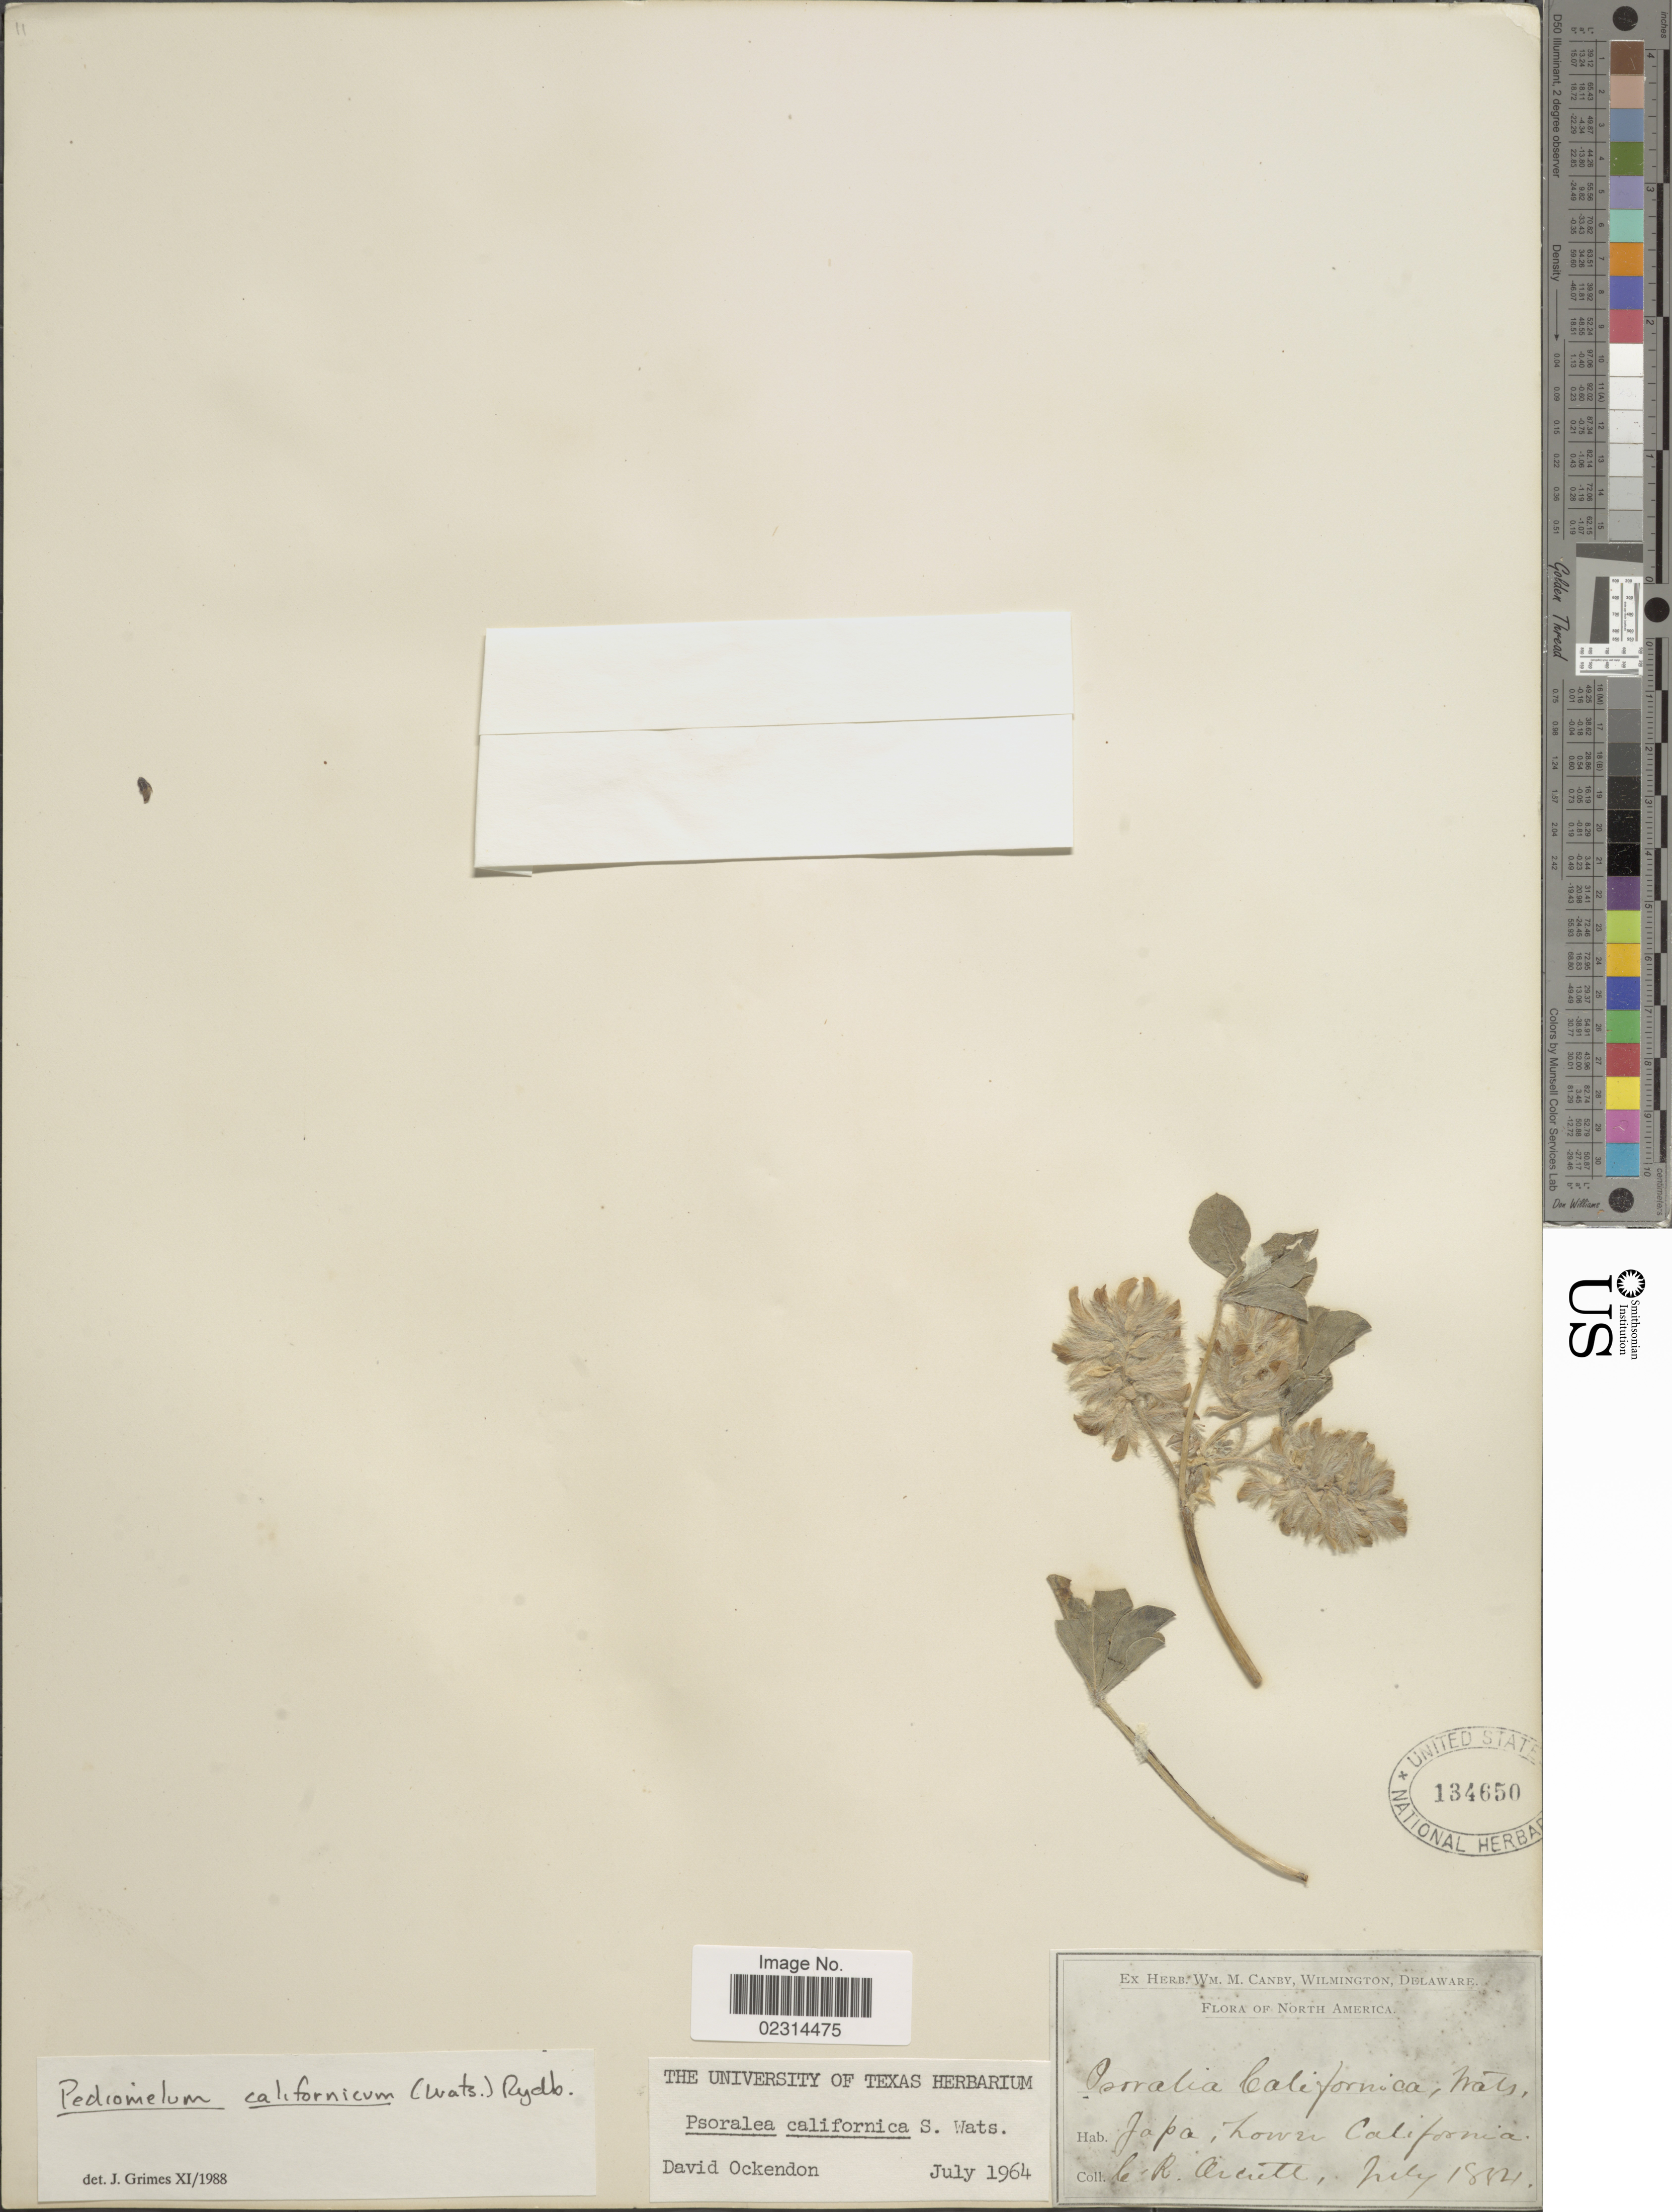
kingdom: Plantae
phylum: Tracheophyta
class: Magnoliopsida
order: Fabales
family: Fabaceae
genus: Pediomelum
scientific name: Pediomelum californicum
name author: (S. Watson) Rydb.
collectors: C. R. Orcutt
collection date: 1884-07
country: Mexico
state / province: Baja California Norte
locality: Japa, Lower California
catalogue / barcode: US 134650